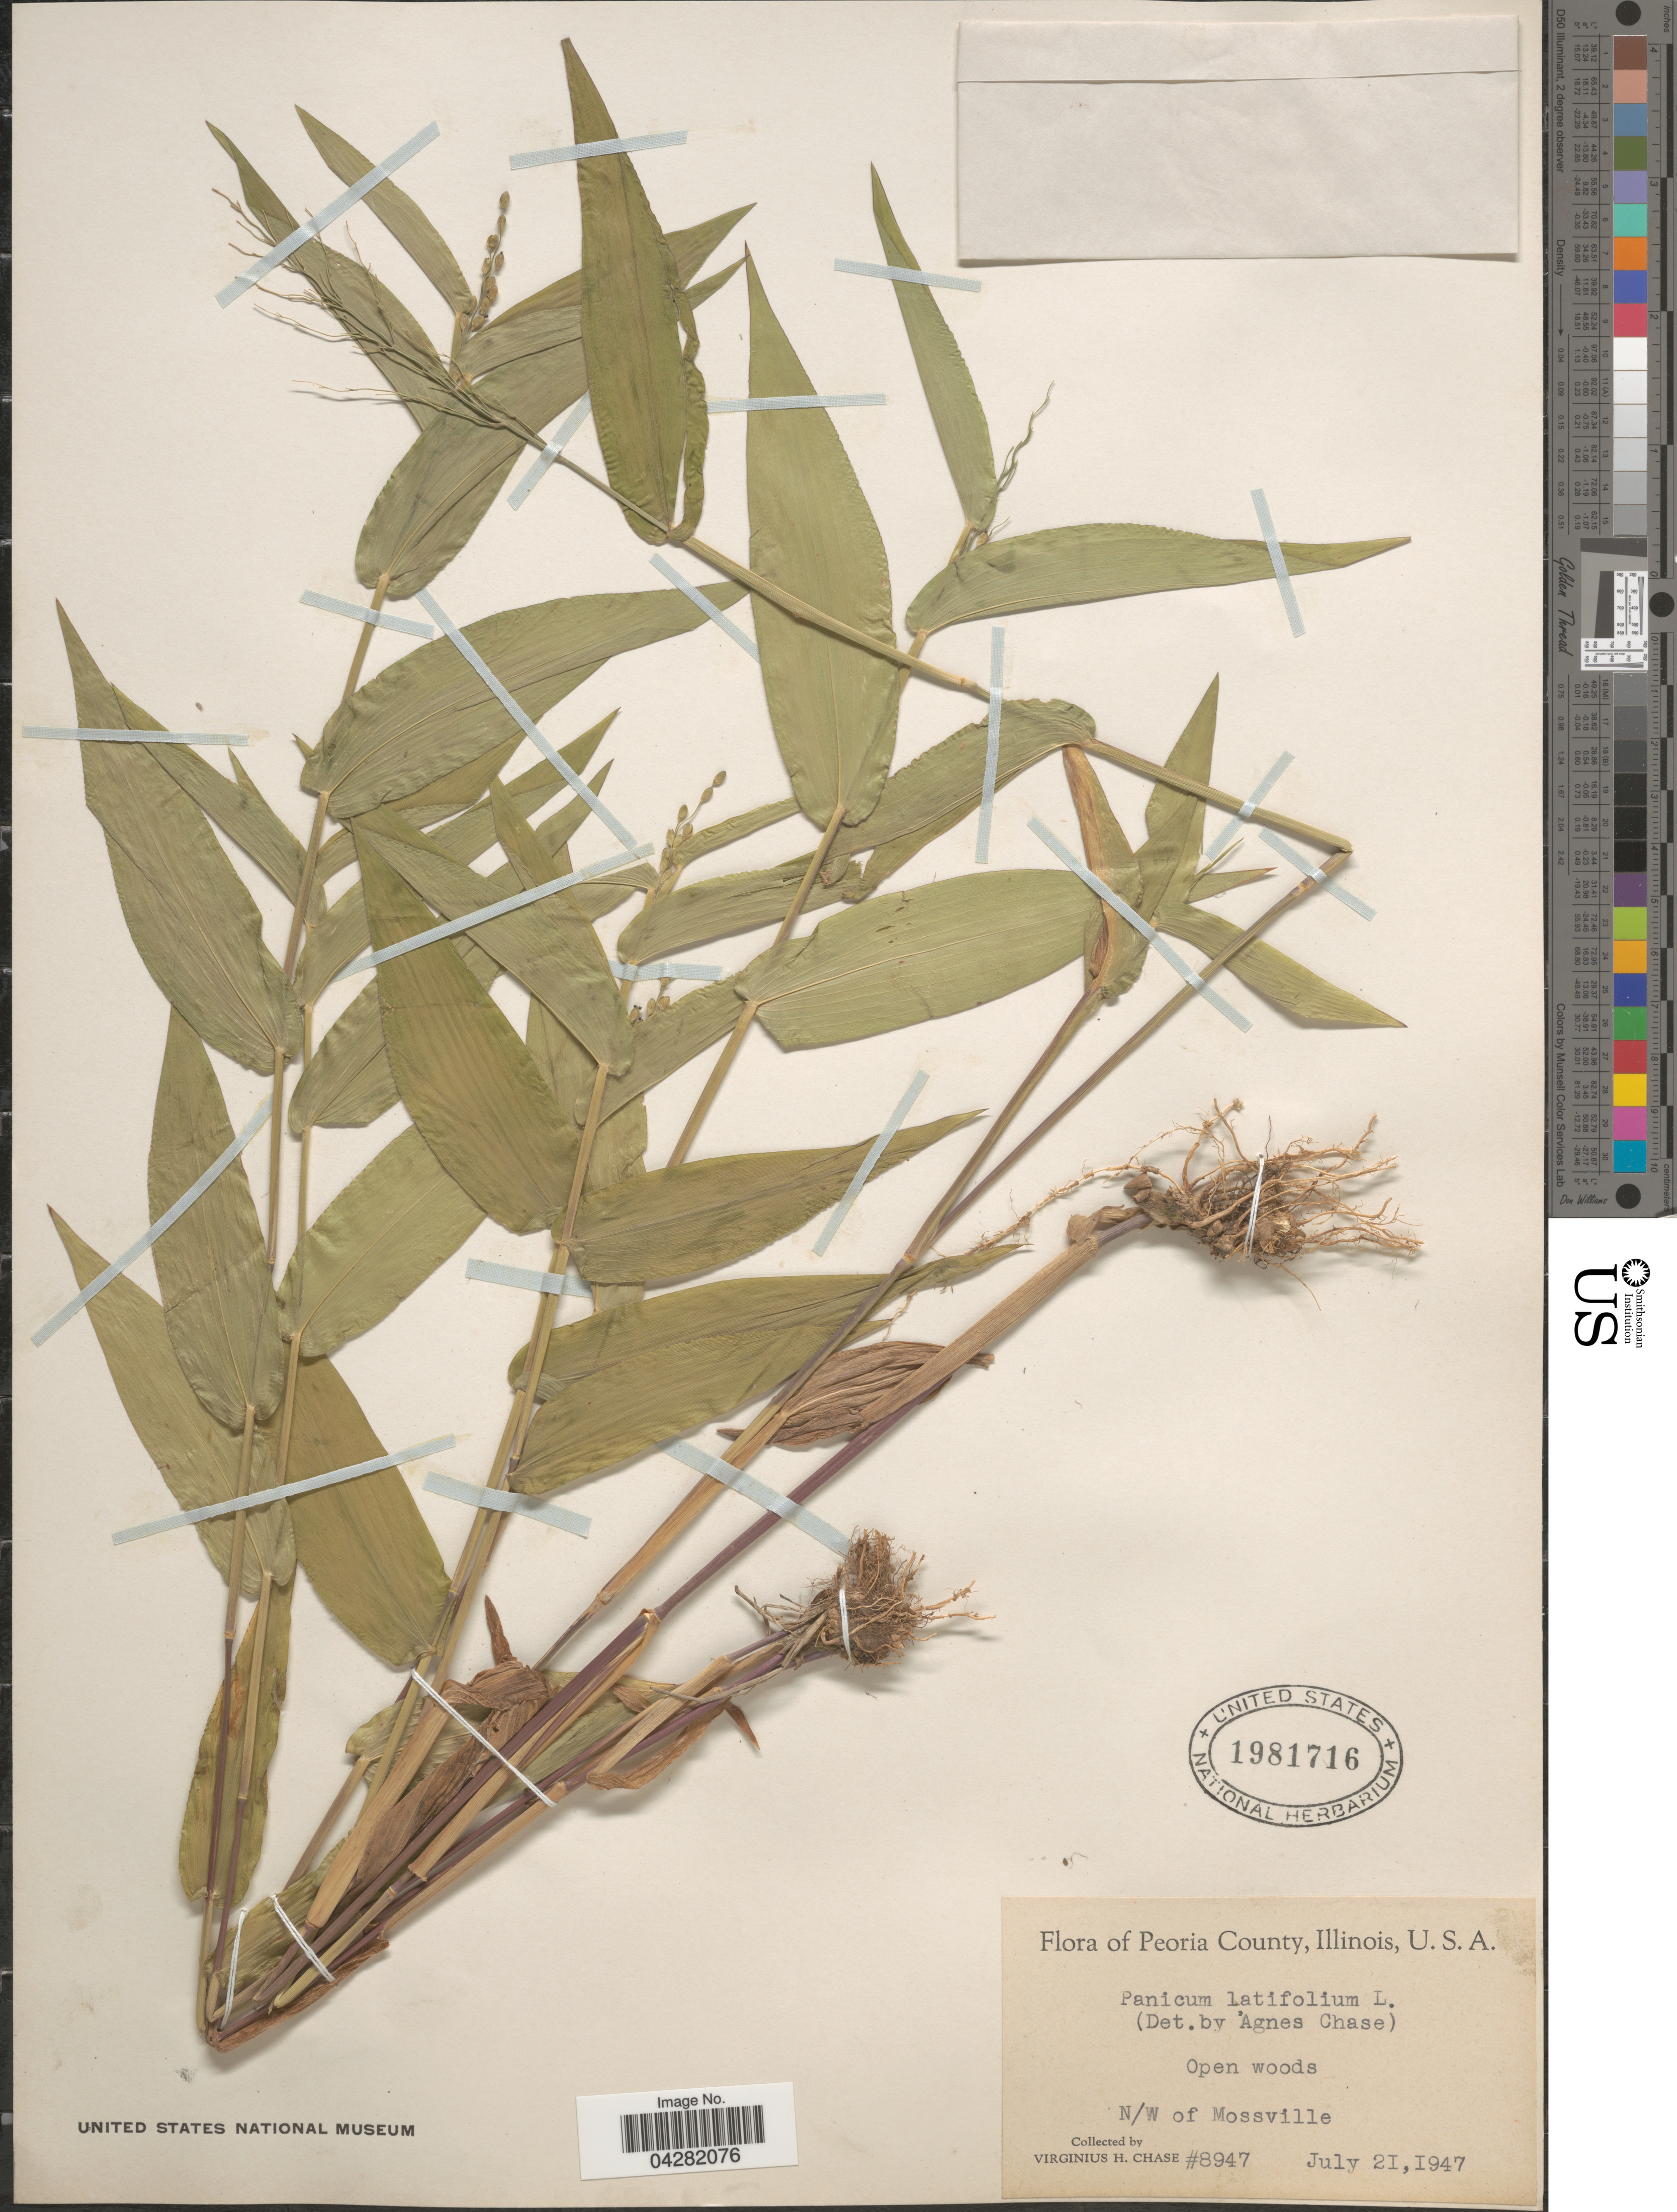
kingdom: Plantae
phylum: Tracheophyta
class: Liliopsida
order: Poales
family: Poaceae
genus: Dichanthelium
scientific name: Dichanthelium latifolium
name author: (L.) Harvill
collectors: V. H. Chase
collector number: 8947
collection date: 1947-07-21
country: United States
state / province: Illinois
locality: Peoria County. N/W of Mossville.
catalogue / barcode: US 1981716